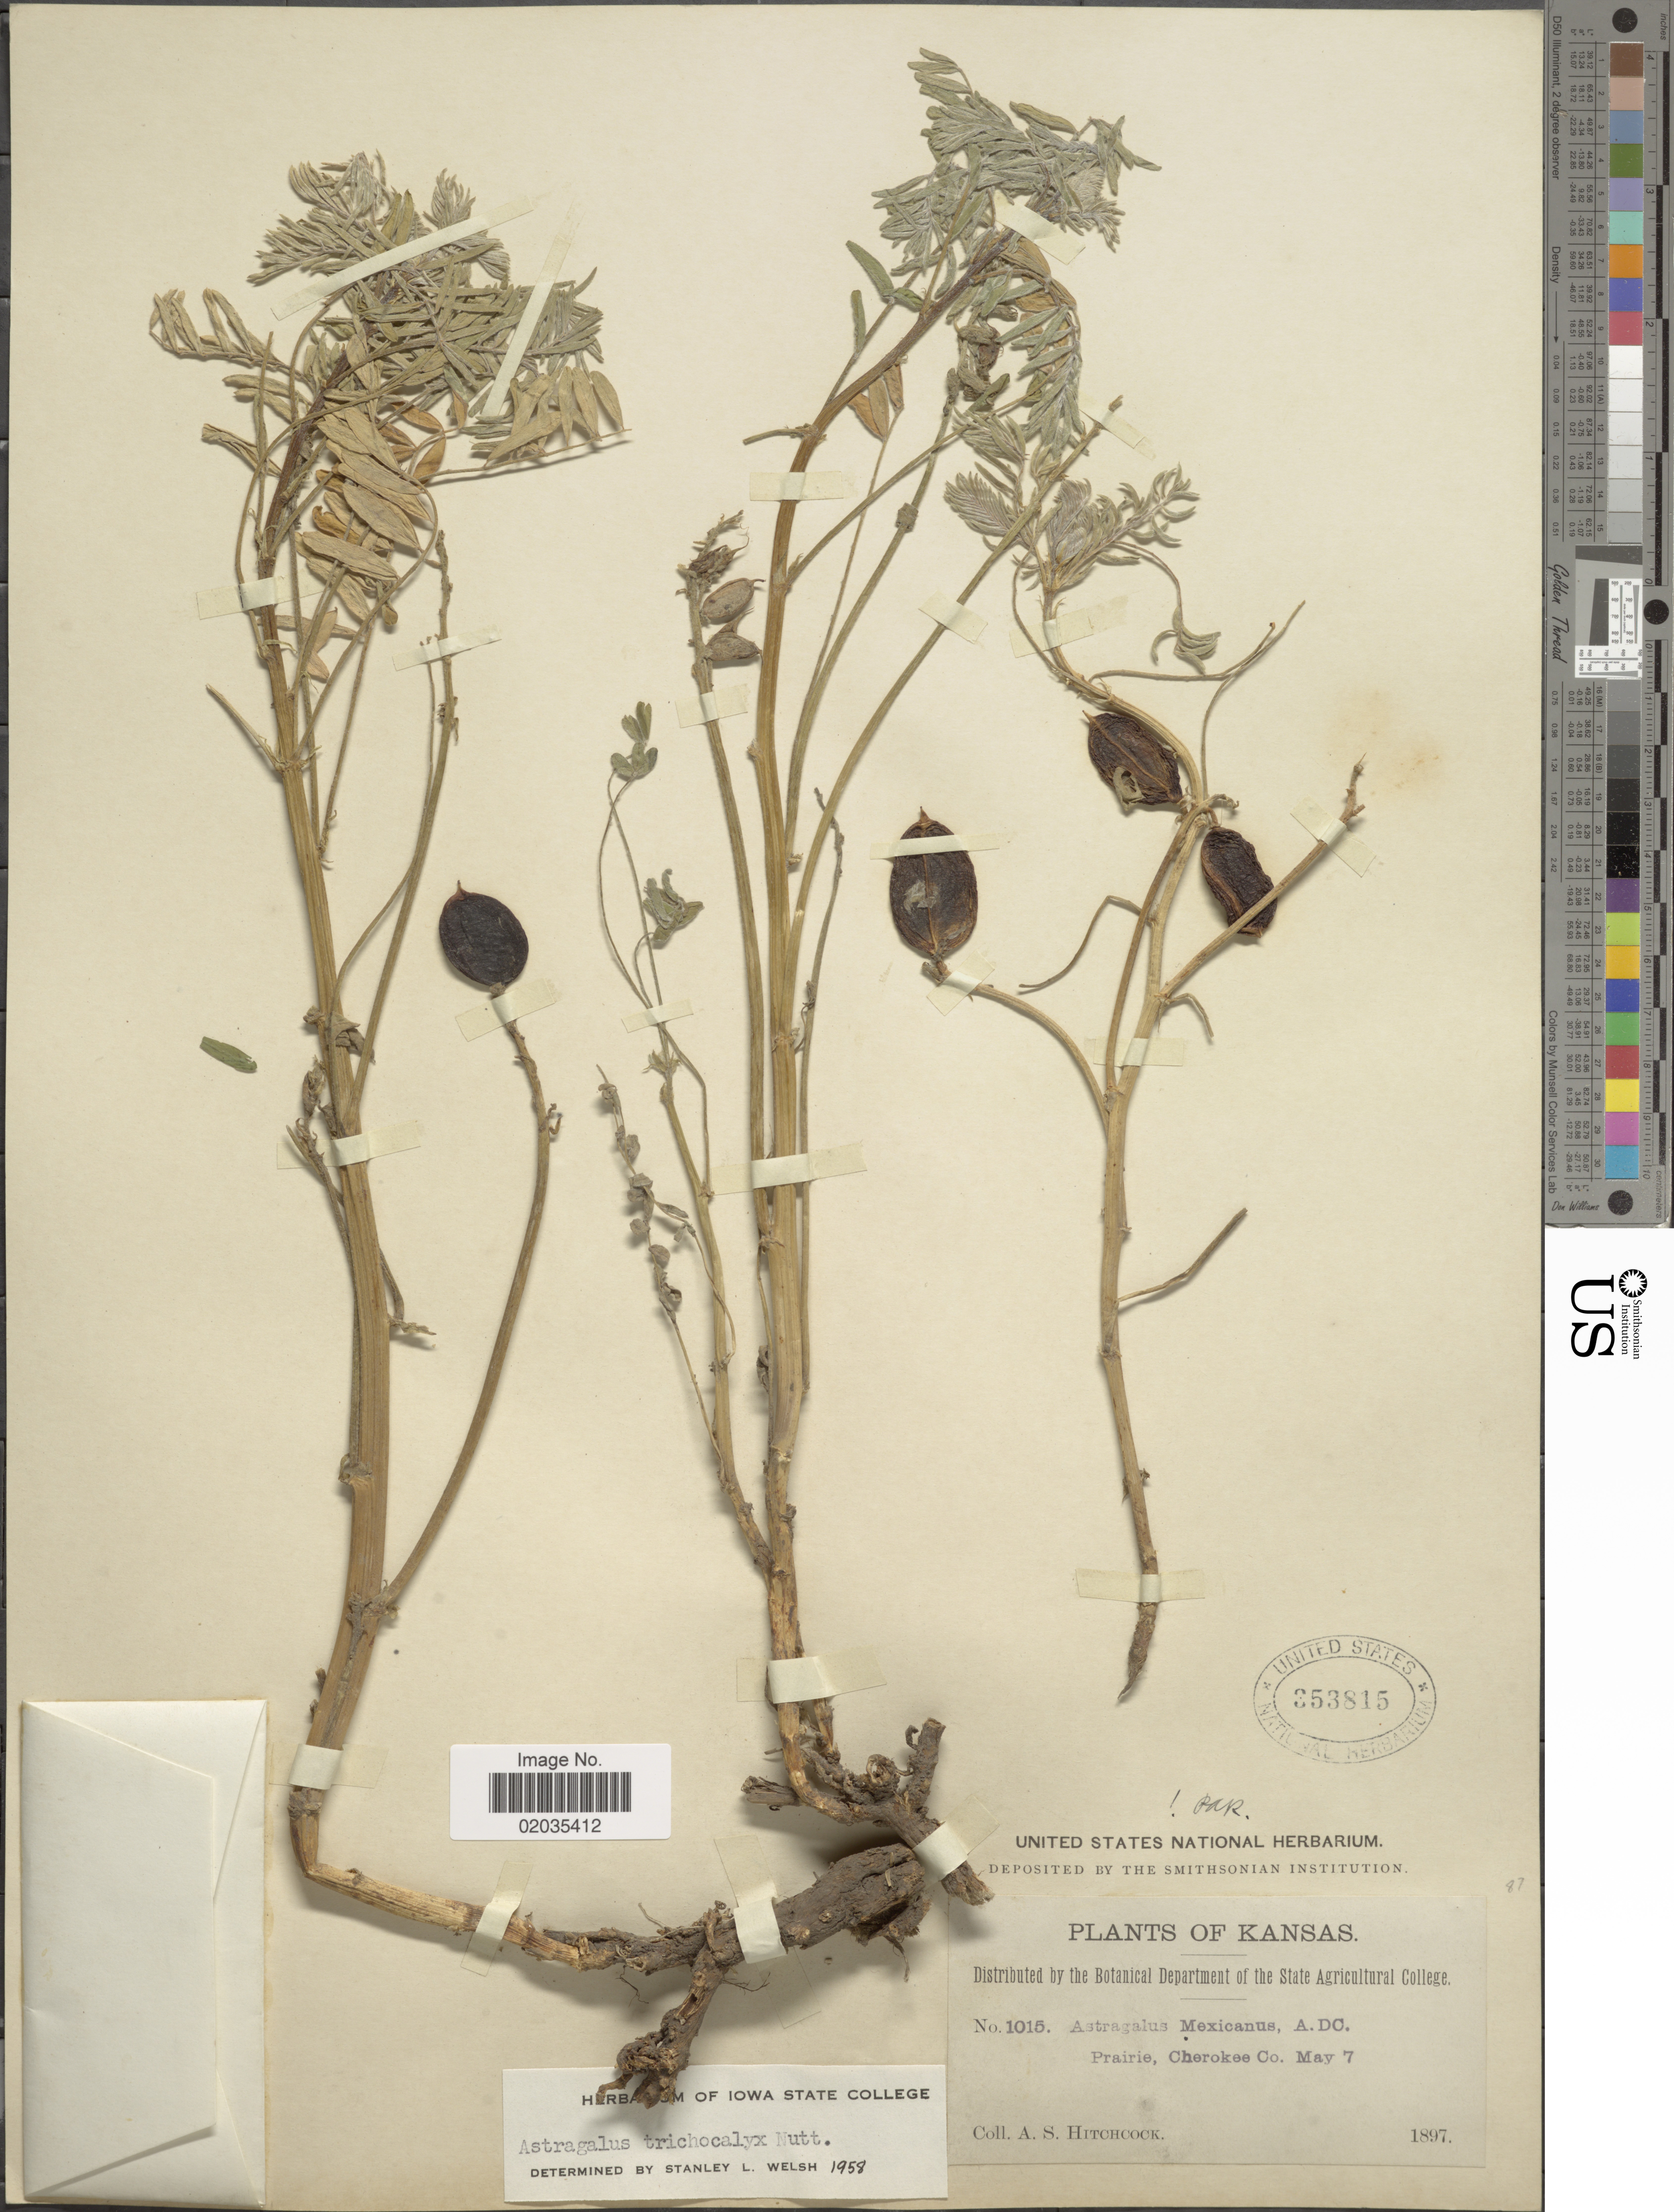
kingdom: Plantae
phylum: Tracheophyta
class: Magnoliopsida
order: Fabales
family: Fabaceae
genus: Astragalus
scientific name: Astragalus trichocalyx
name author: Nutt. ex Torr. & A. Gray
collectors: A. S. Hitchcock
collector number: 1015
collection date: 1897-05-07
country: United States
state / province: Kansas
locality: Cherokee Co.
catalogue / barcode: US 353815